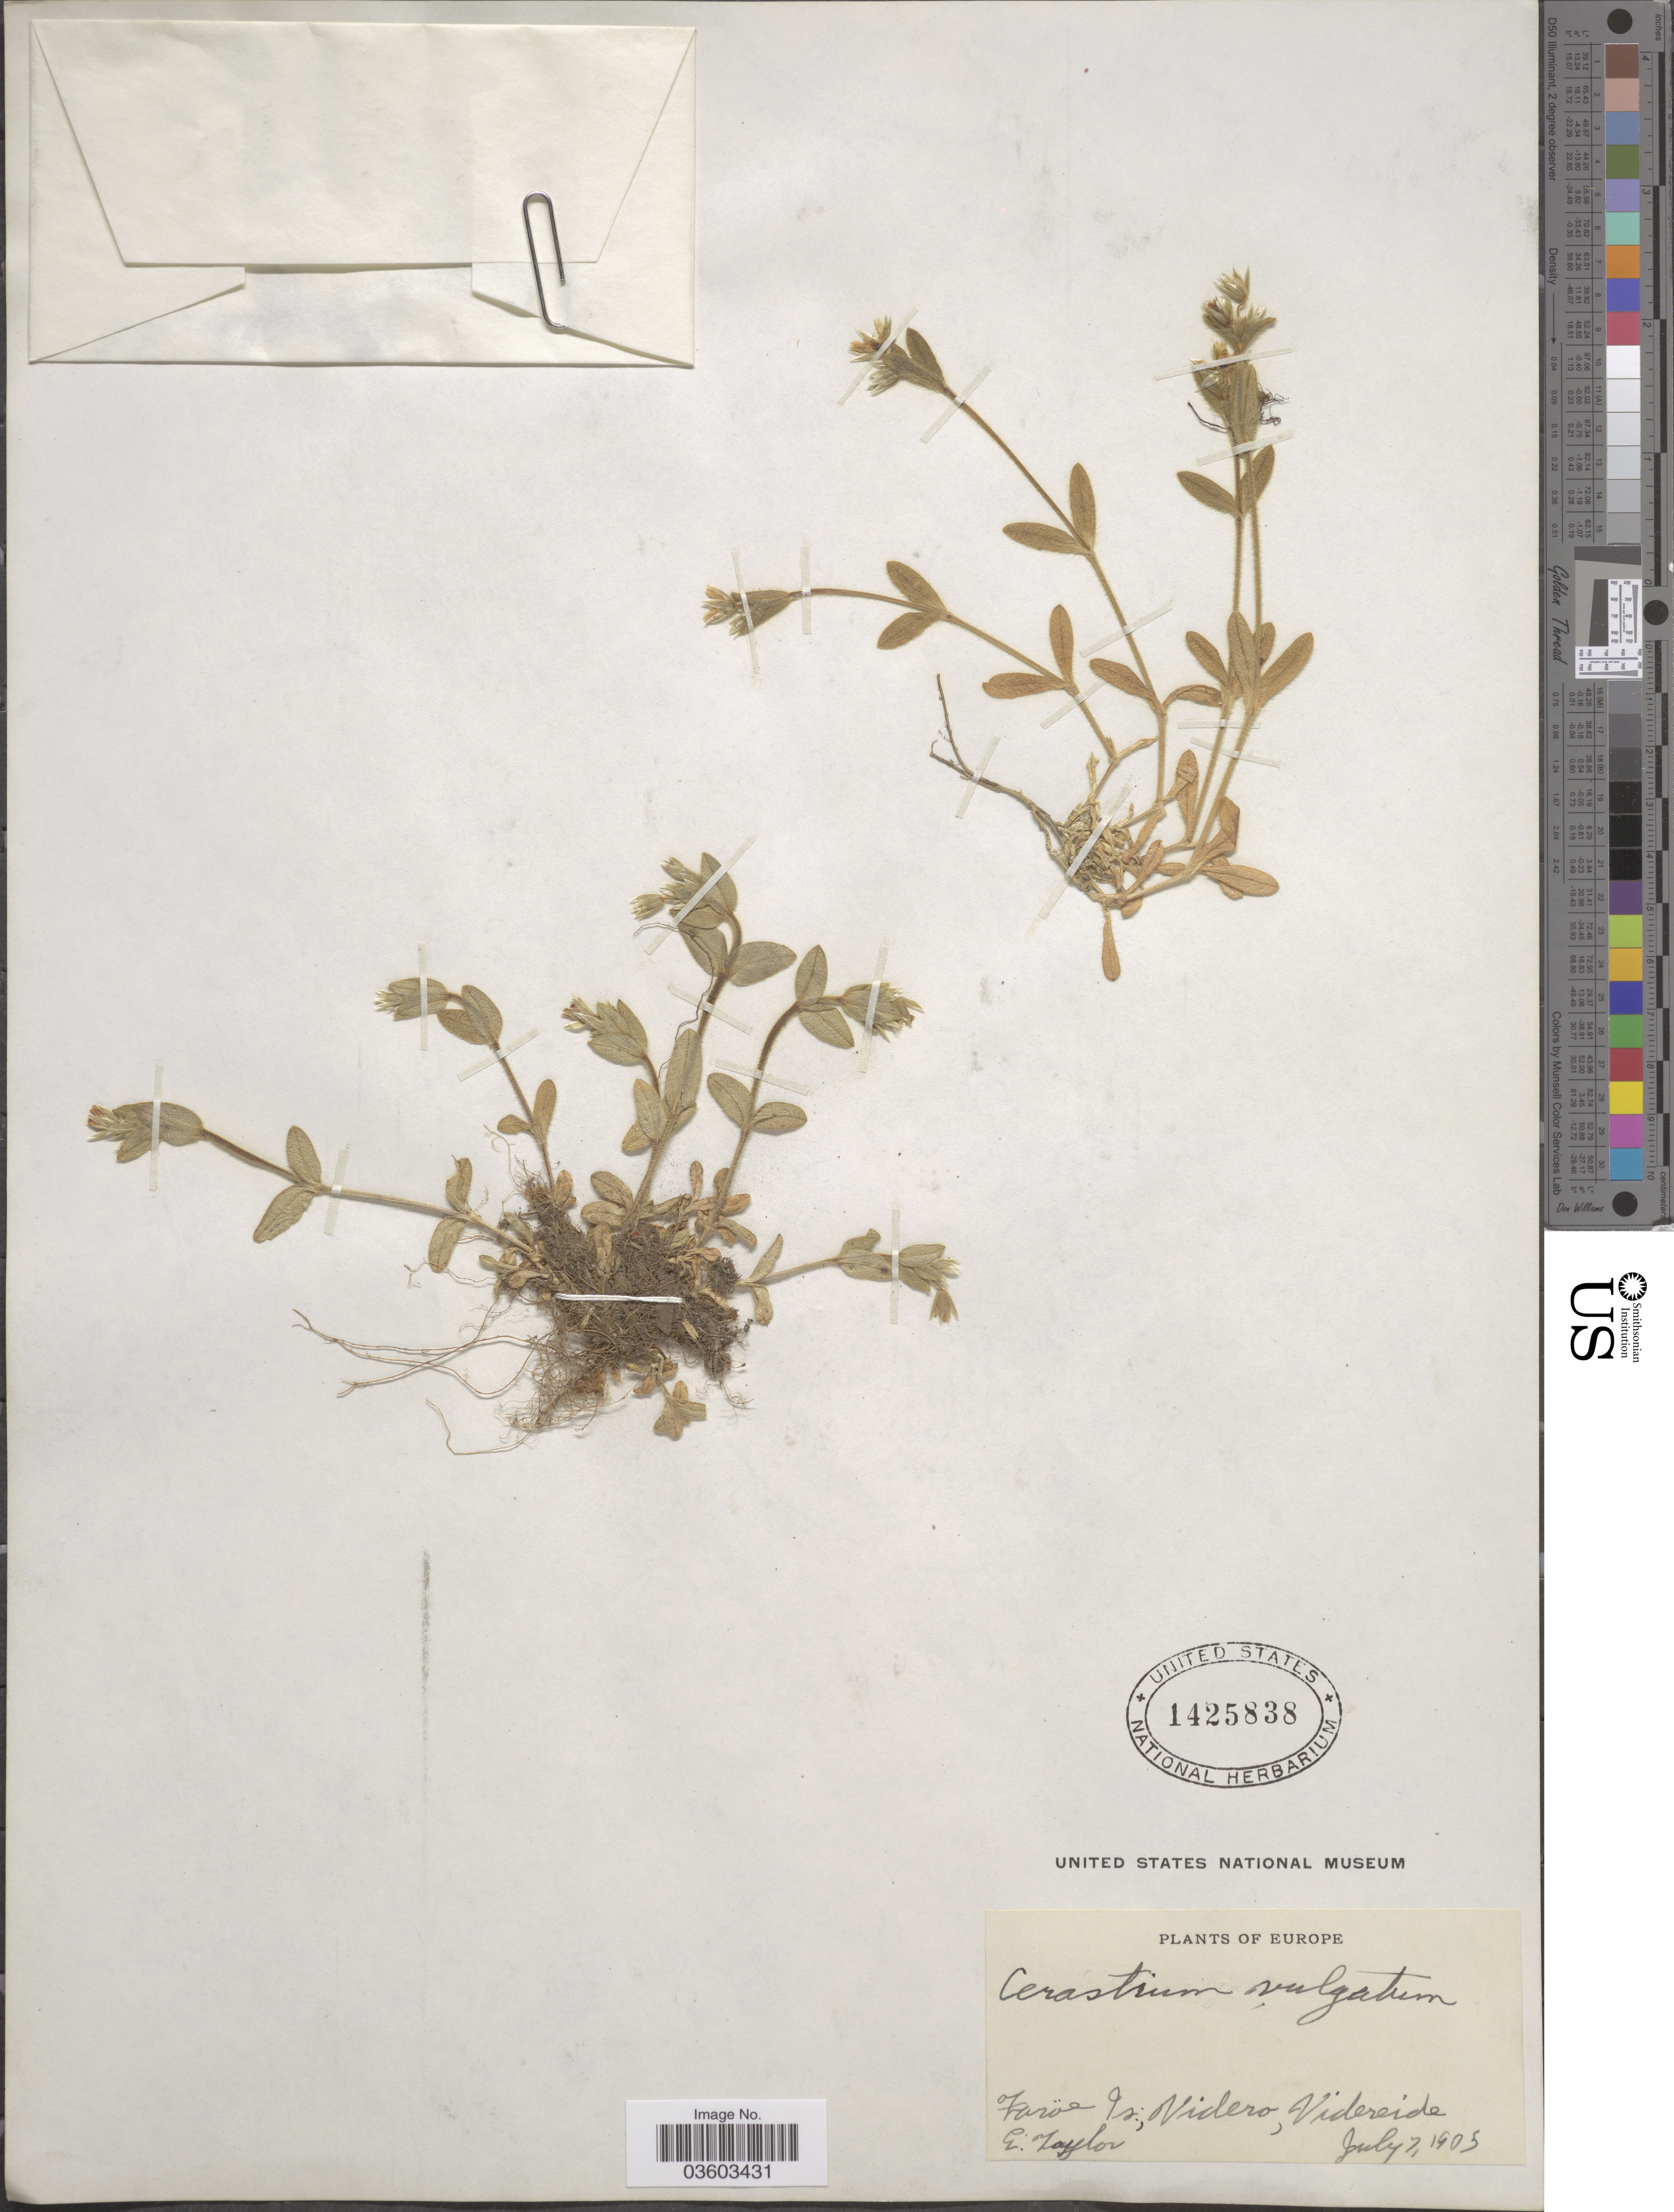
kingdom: Plantae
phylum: Tracheophyta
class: Magnoliopsida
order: Caryophyllales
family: Caryophyllaceae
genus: Cerastium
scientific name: Cerastium vulgatum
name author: L.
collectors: E. Taylor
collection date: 1905-07-07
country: Faroe Islands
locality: Faröe Is., Videro, Videreide. Europe.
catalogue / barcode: US 1425838